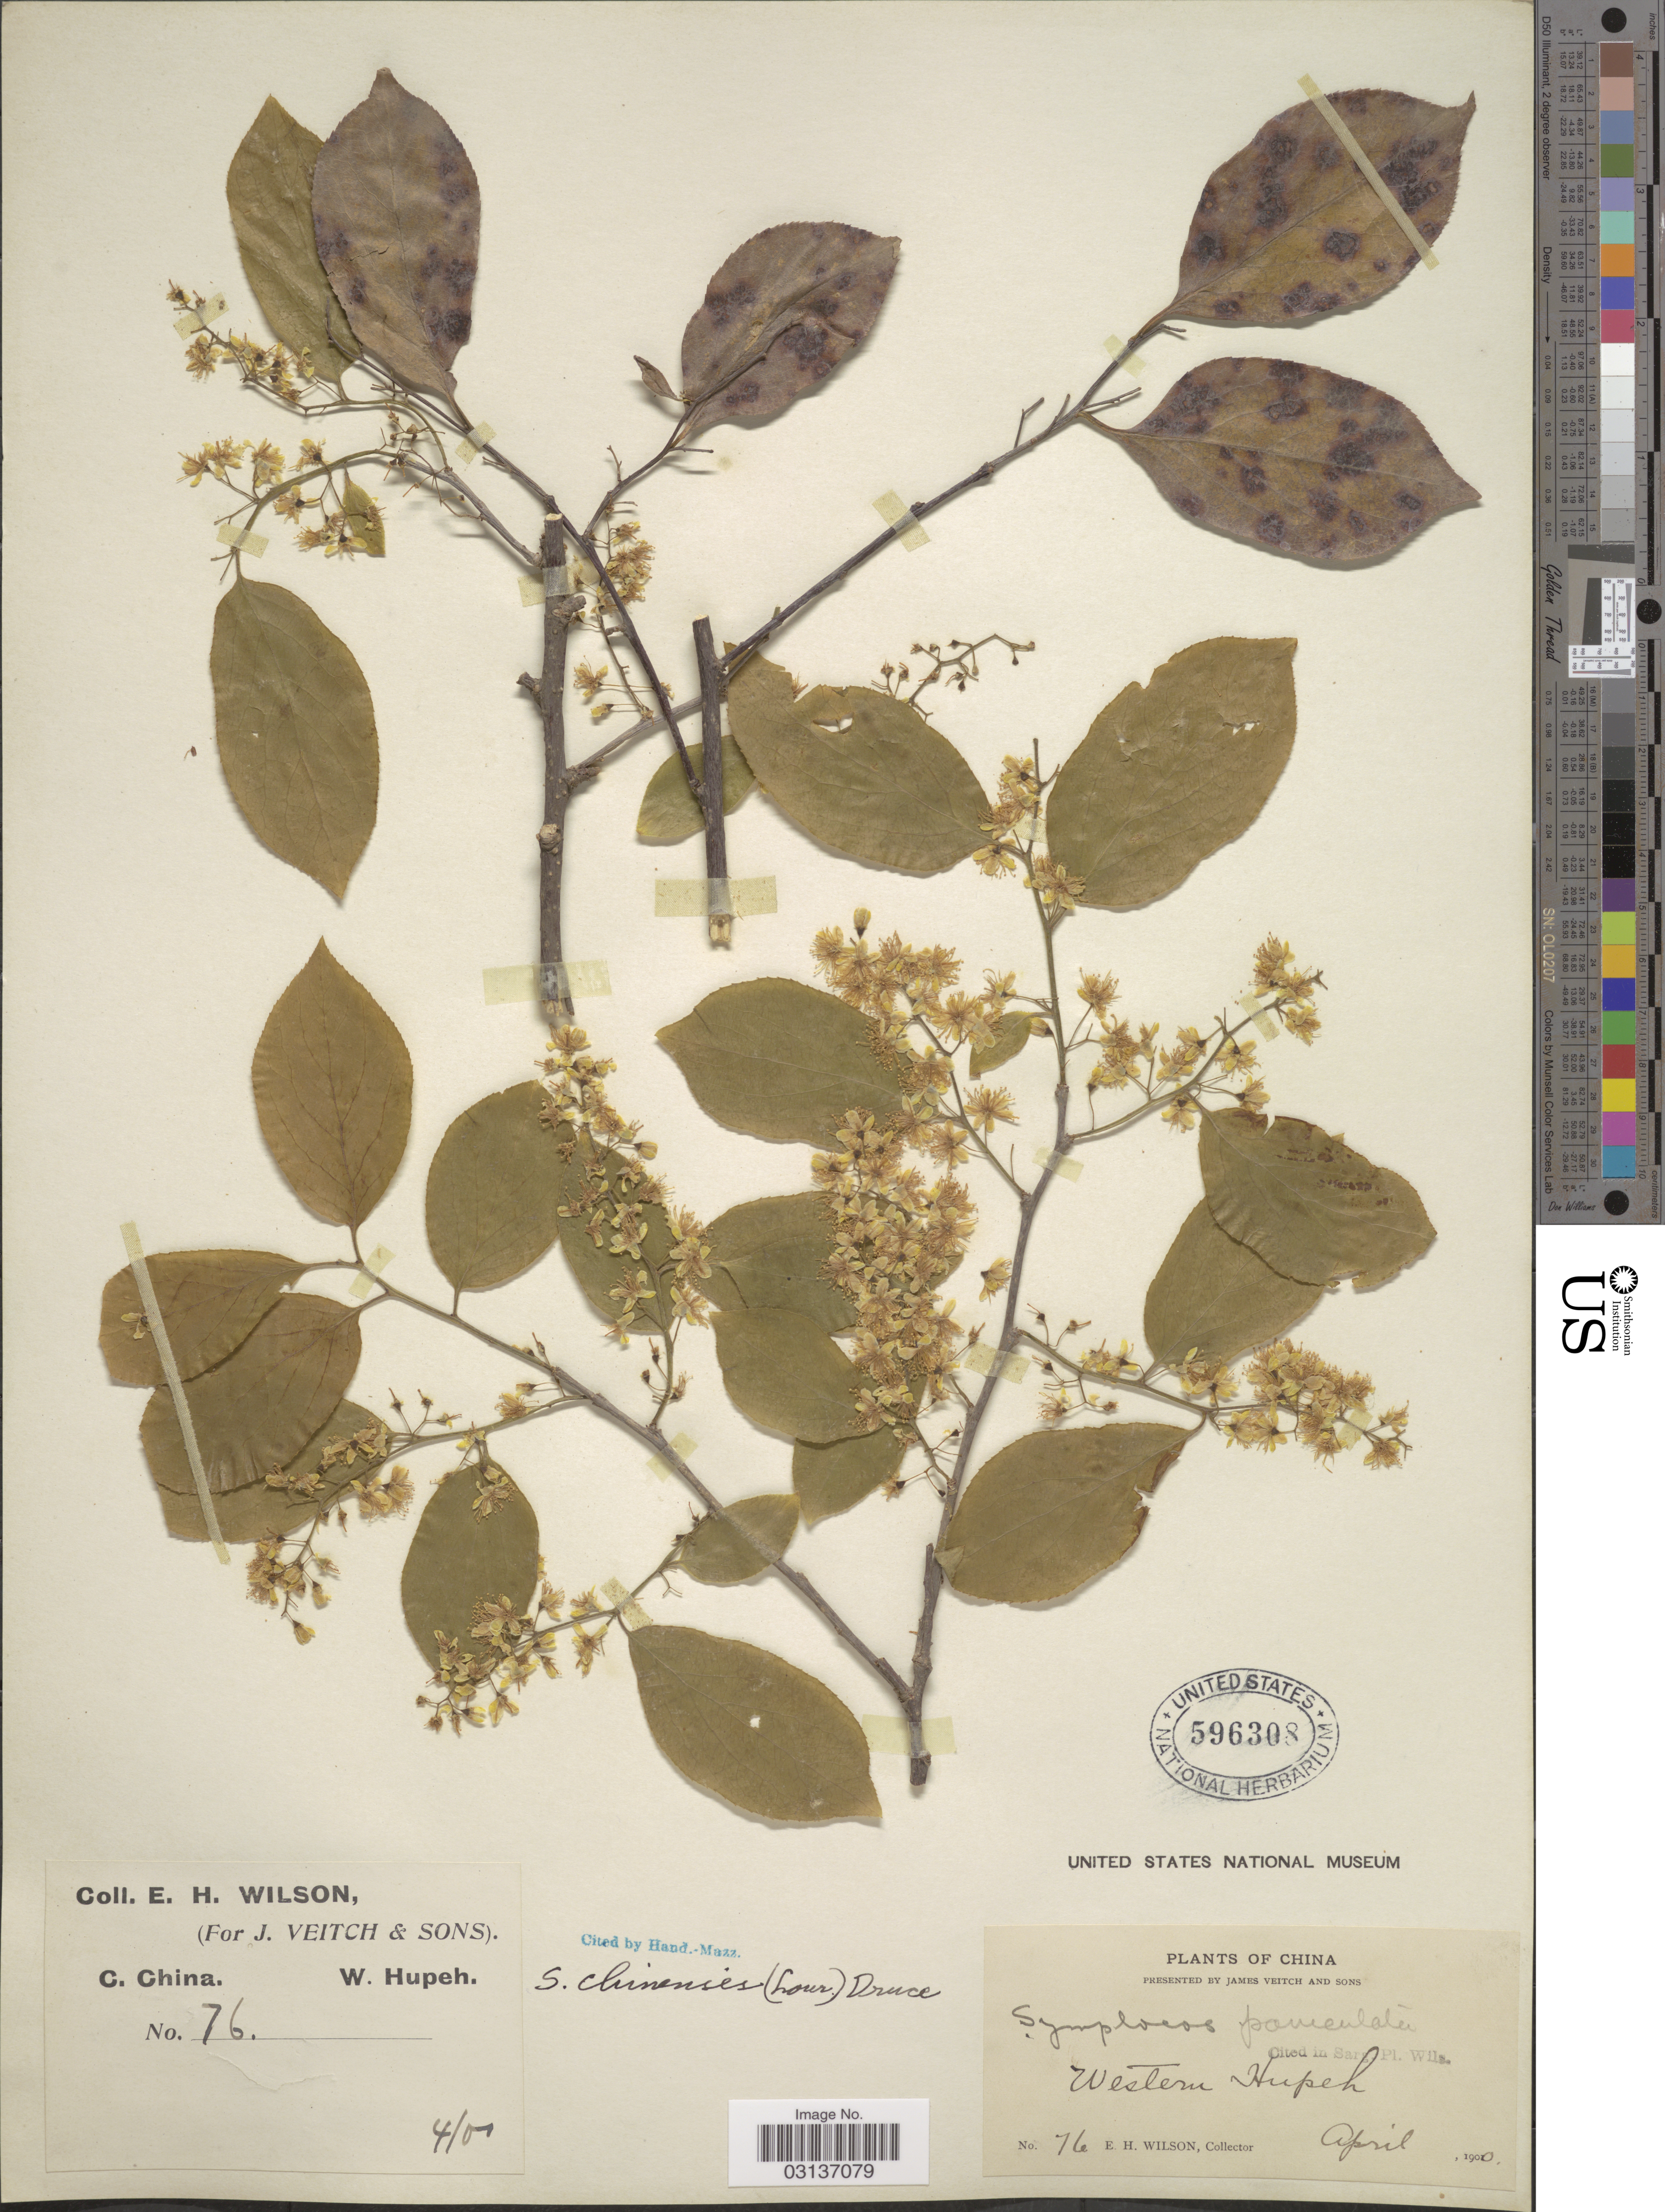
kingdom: Plantae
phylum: Tracheophyta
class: Magnoliopsida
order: Ericales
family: Symplocaceae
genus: Symplocos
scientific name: Symplocos paniculata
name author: Miq.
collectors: E. Wilson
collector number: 76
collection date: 1900-04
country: China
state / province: Hubei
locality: Western Hupeh. C. China.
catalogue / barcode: US 596308